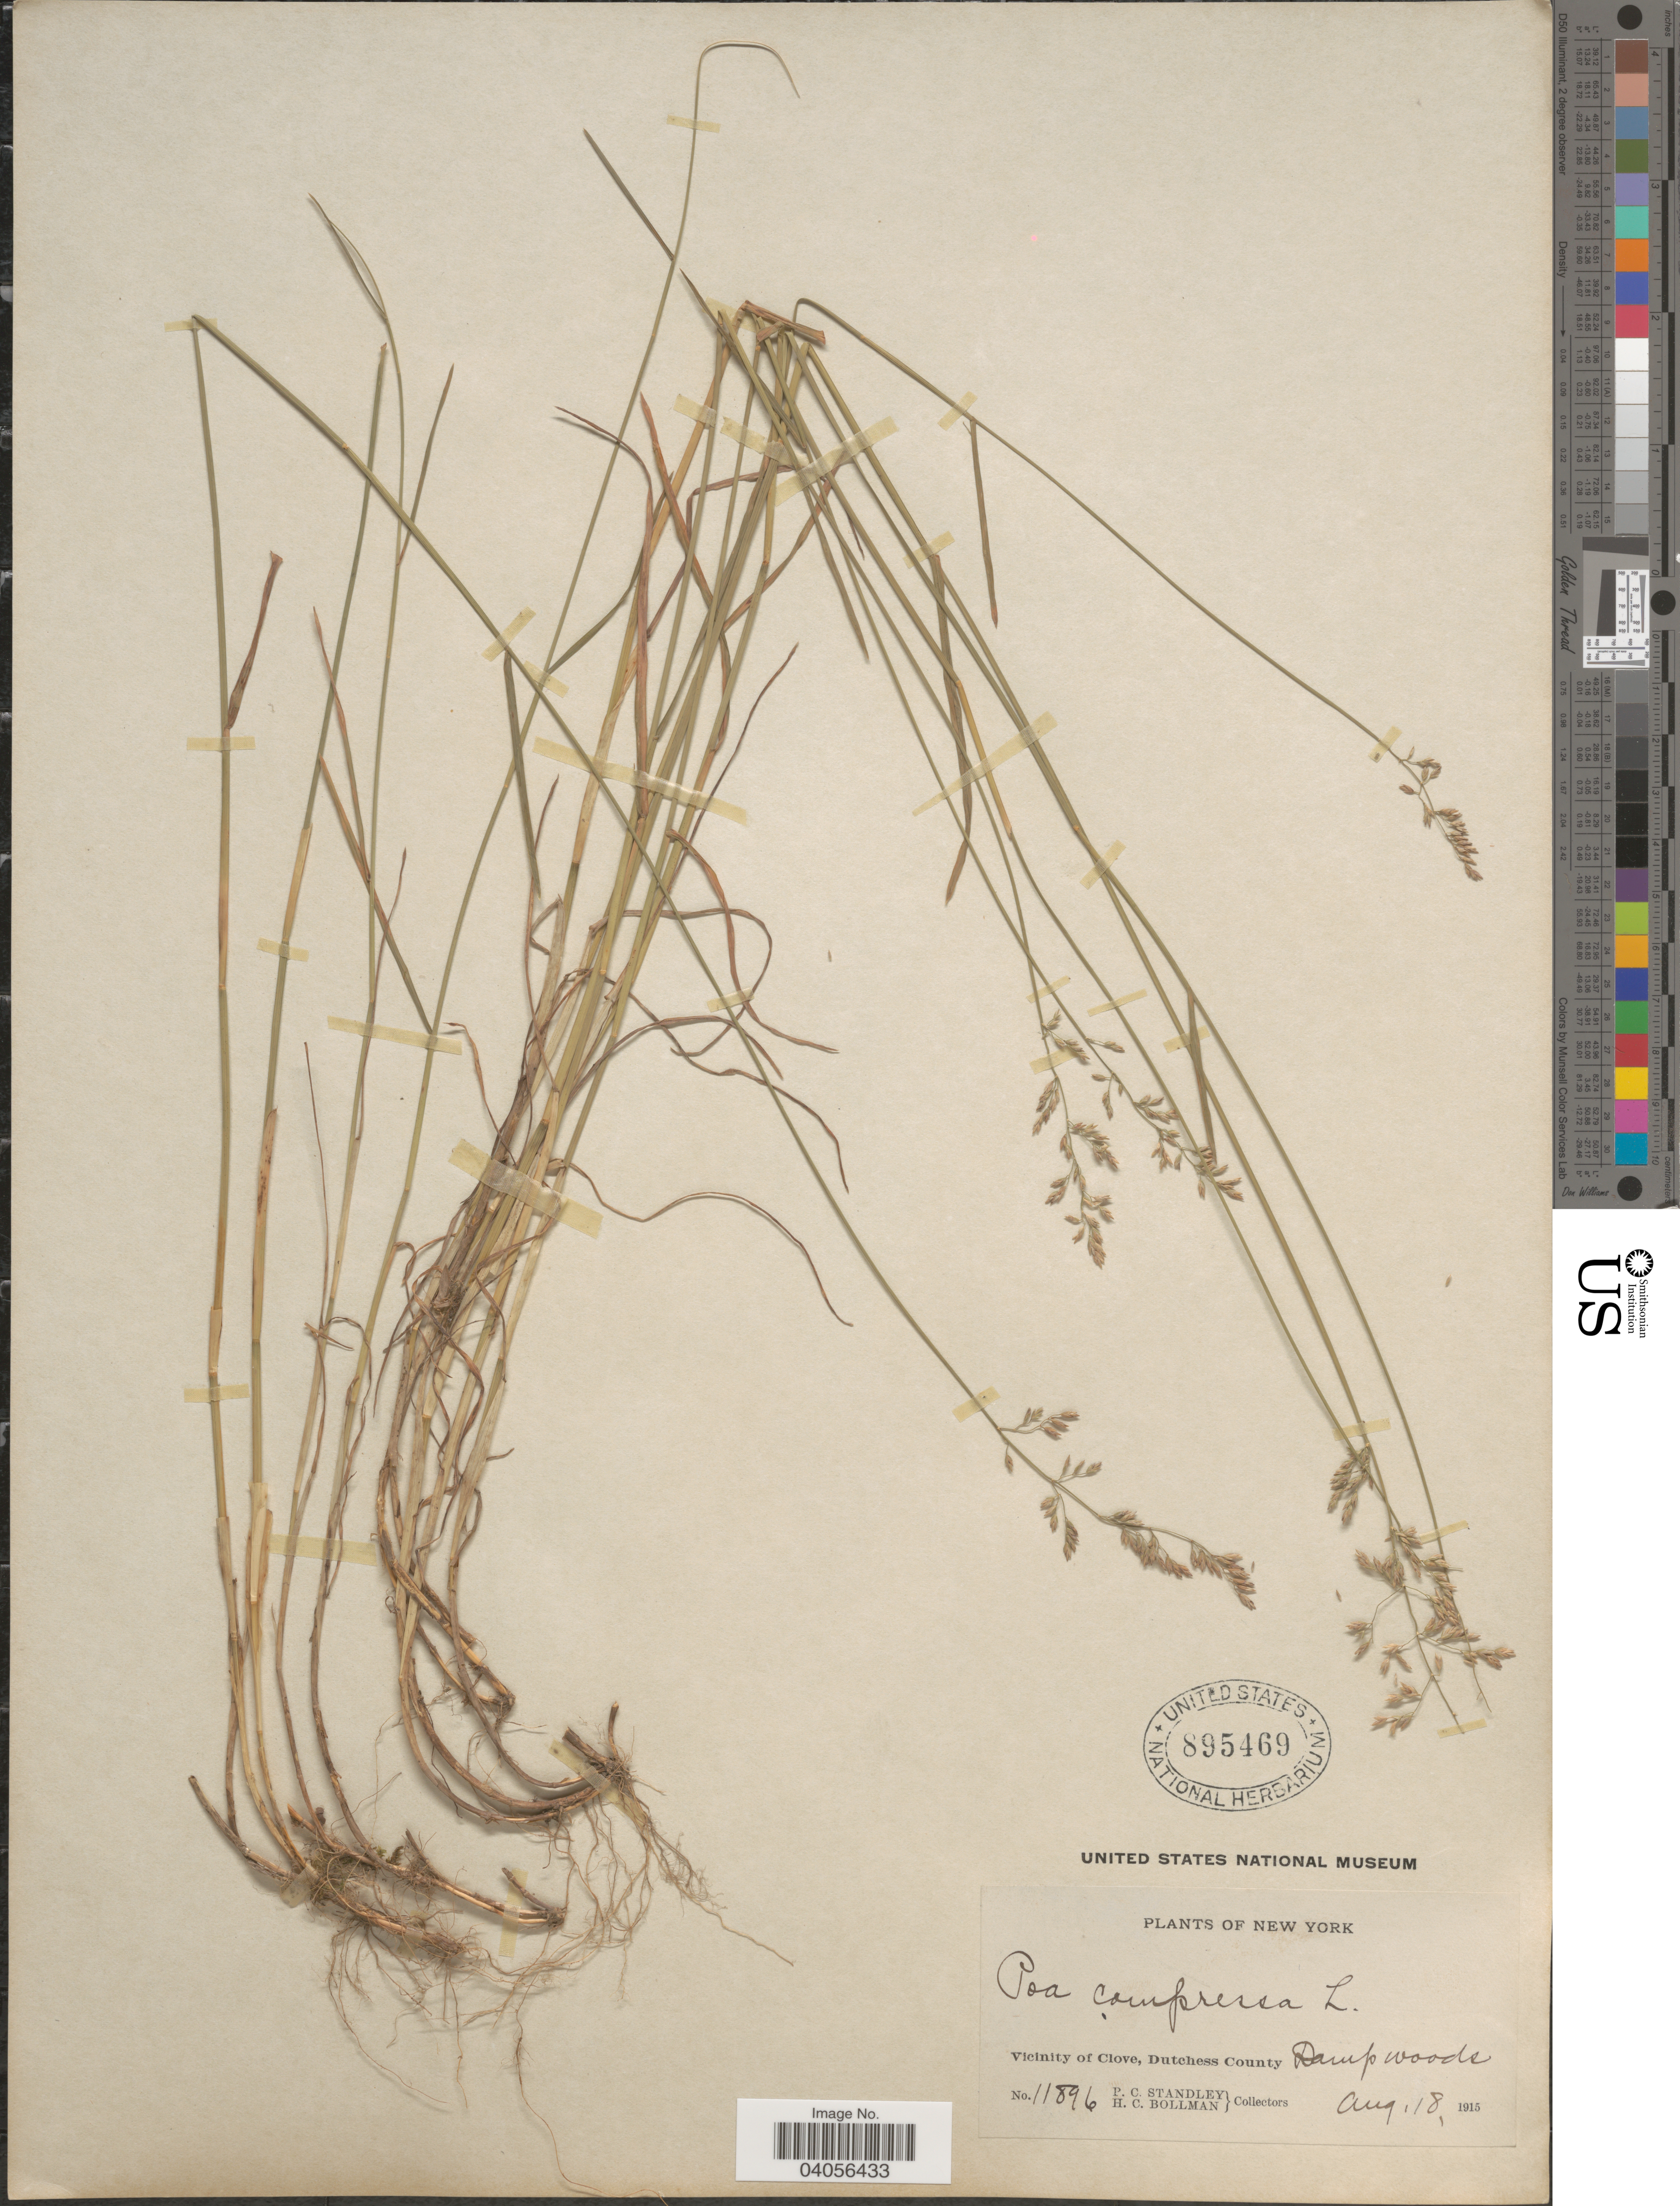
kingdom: Plantae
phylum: Tracheophyta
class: Liliopsida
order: Poales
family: Poaceae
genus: Poa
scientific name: Poa compressa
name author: L.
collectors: P. C. Standley & H. C. Bollman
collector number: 11896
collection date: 1915-08-18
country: United States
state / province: New York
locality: Vicinity of Clove, Dutchess County.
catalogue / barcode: US 895469